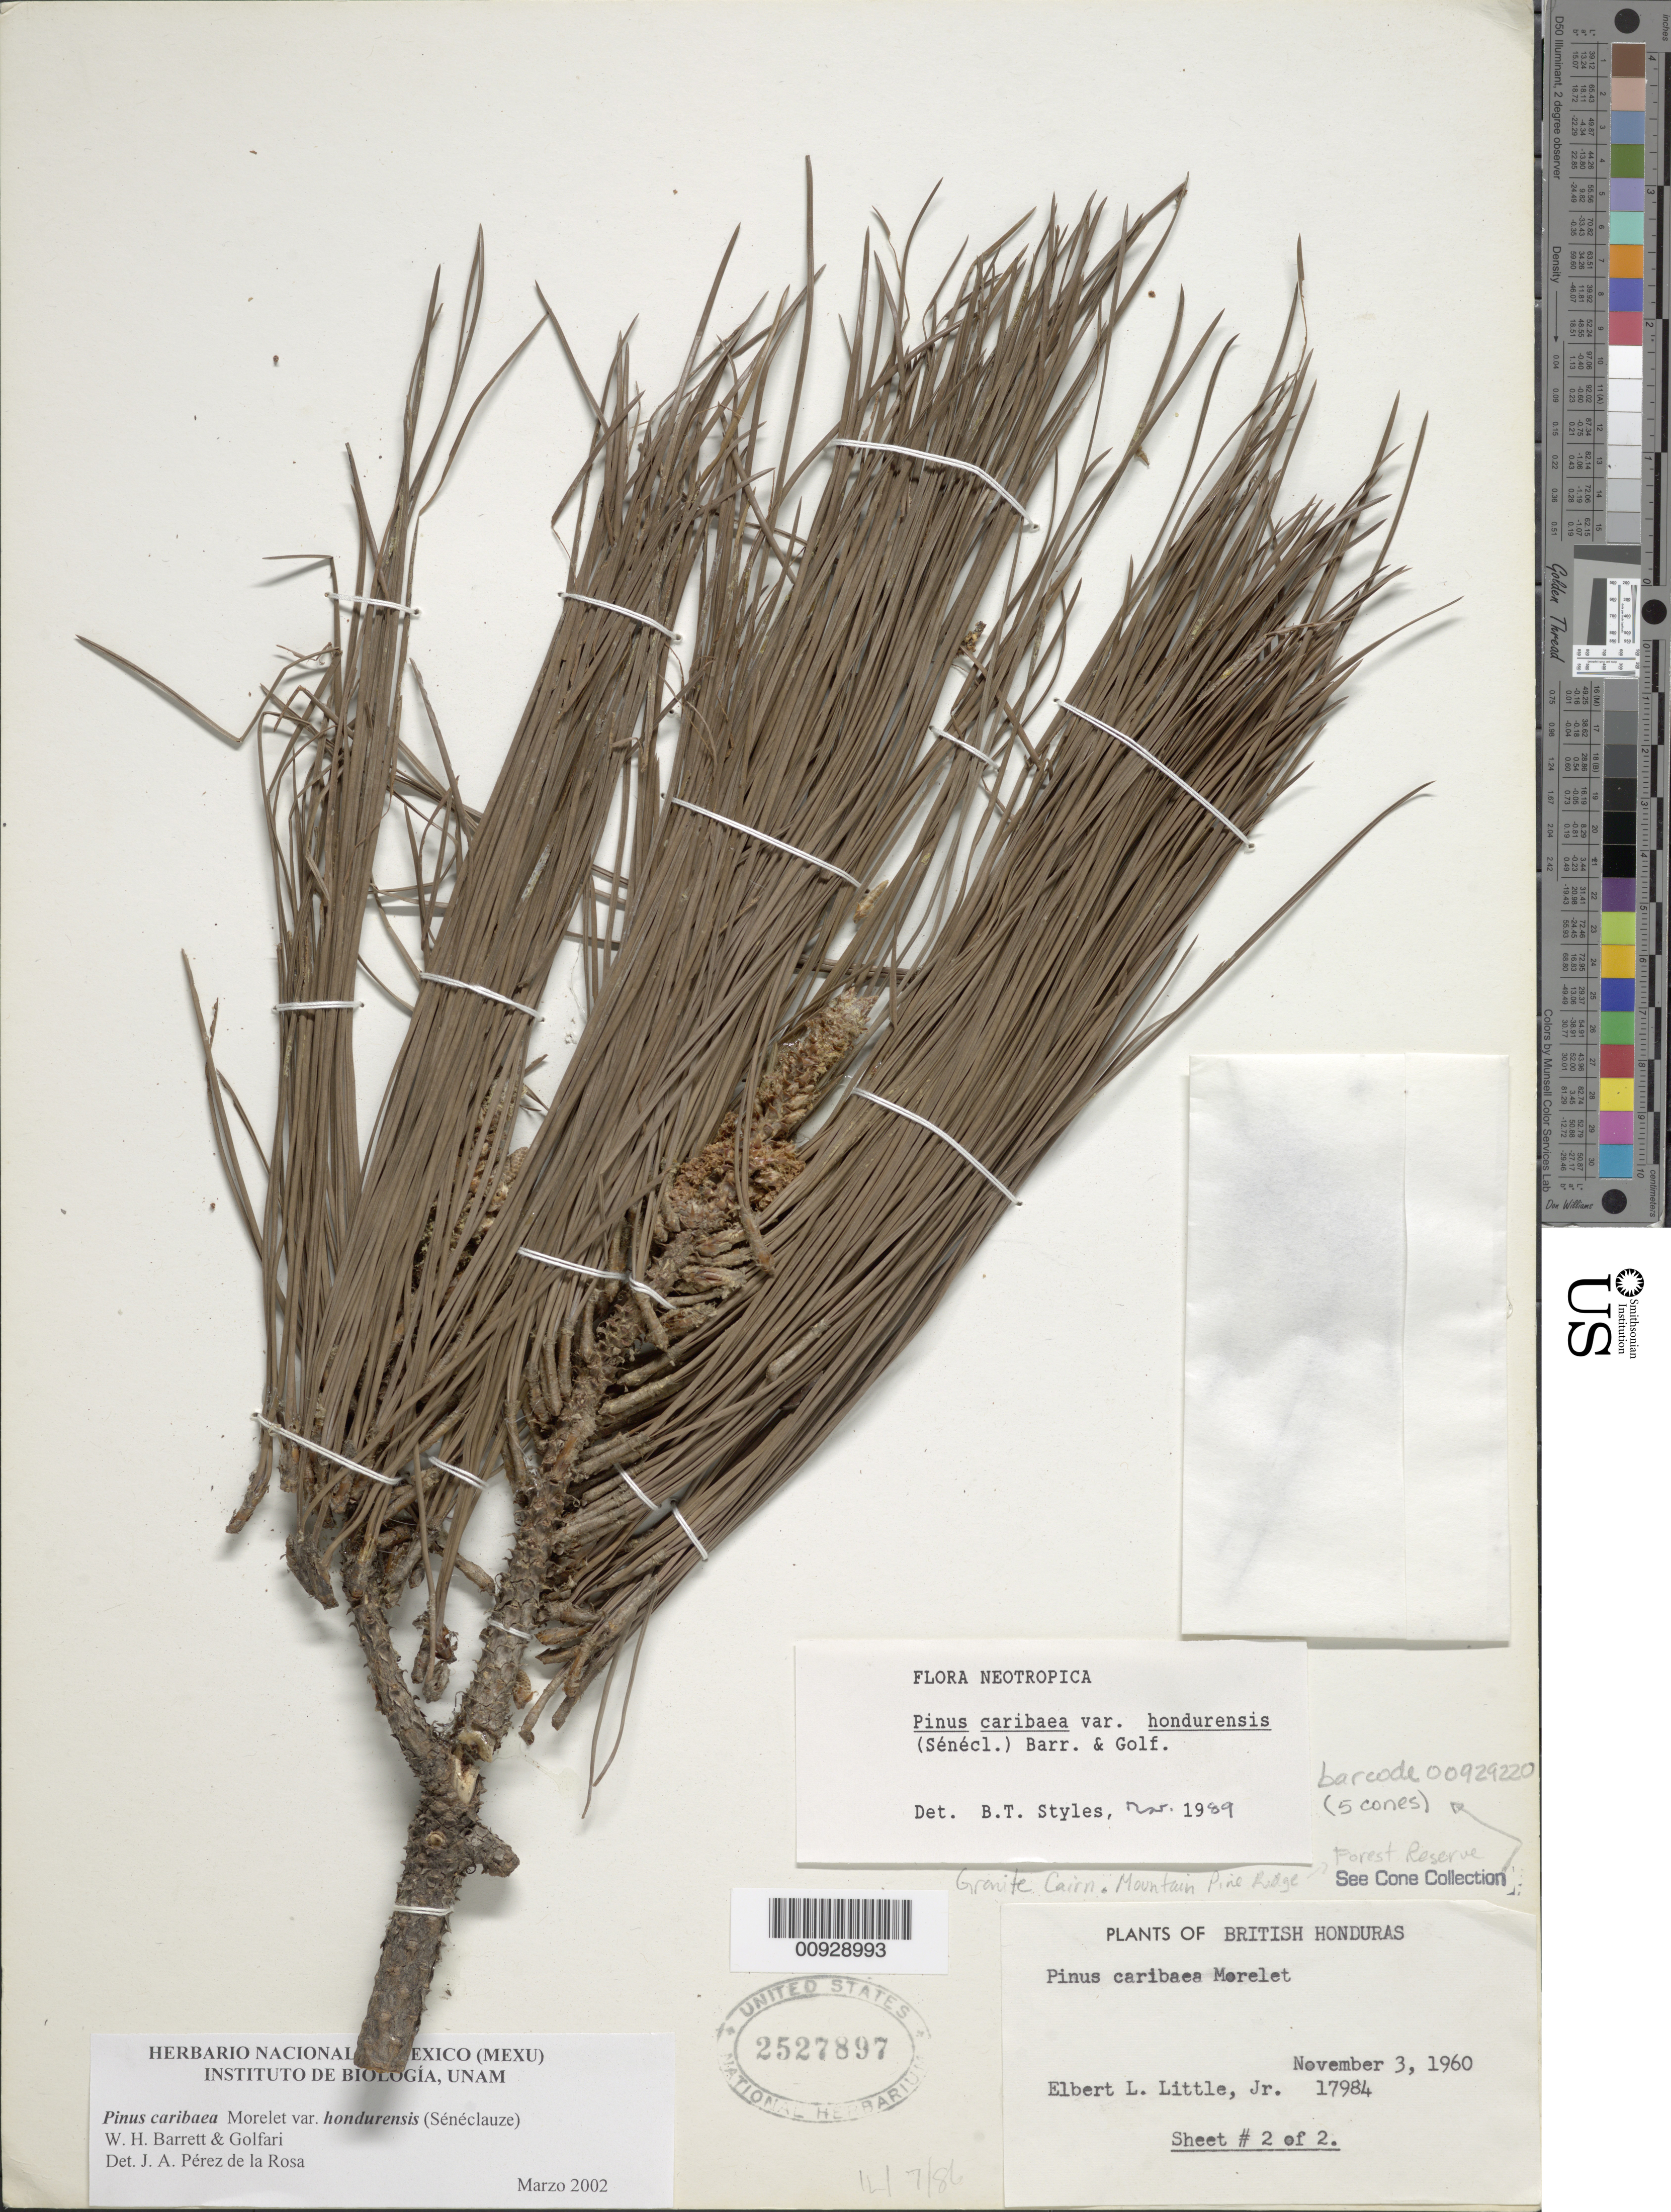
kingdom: Plantae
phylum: Tracheophyta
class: Pinopsida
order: Pinales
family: Pinaceae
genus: Pinus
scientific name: Pinus caribaea var. hondurensis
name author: (Sénécl.) W.H.G. Barrett & Golfari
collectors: E. L. Little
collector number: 17984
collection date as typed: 03 Nov 1960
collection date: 1960-11-03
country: Belize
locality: Granite Cairn. Mountain Pine Ridge Forest Reserve, British Honduras.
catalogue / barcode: US 2527897